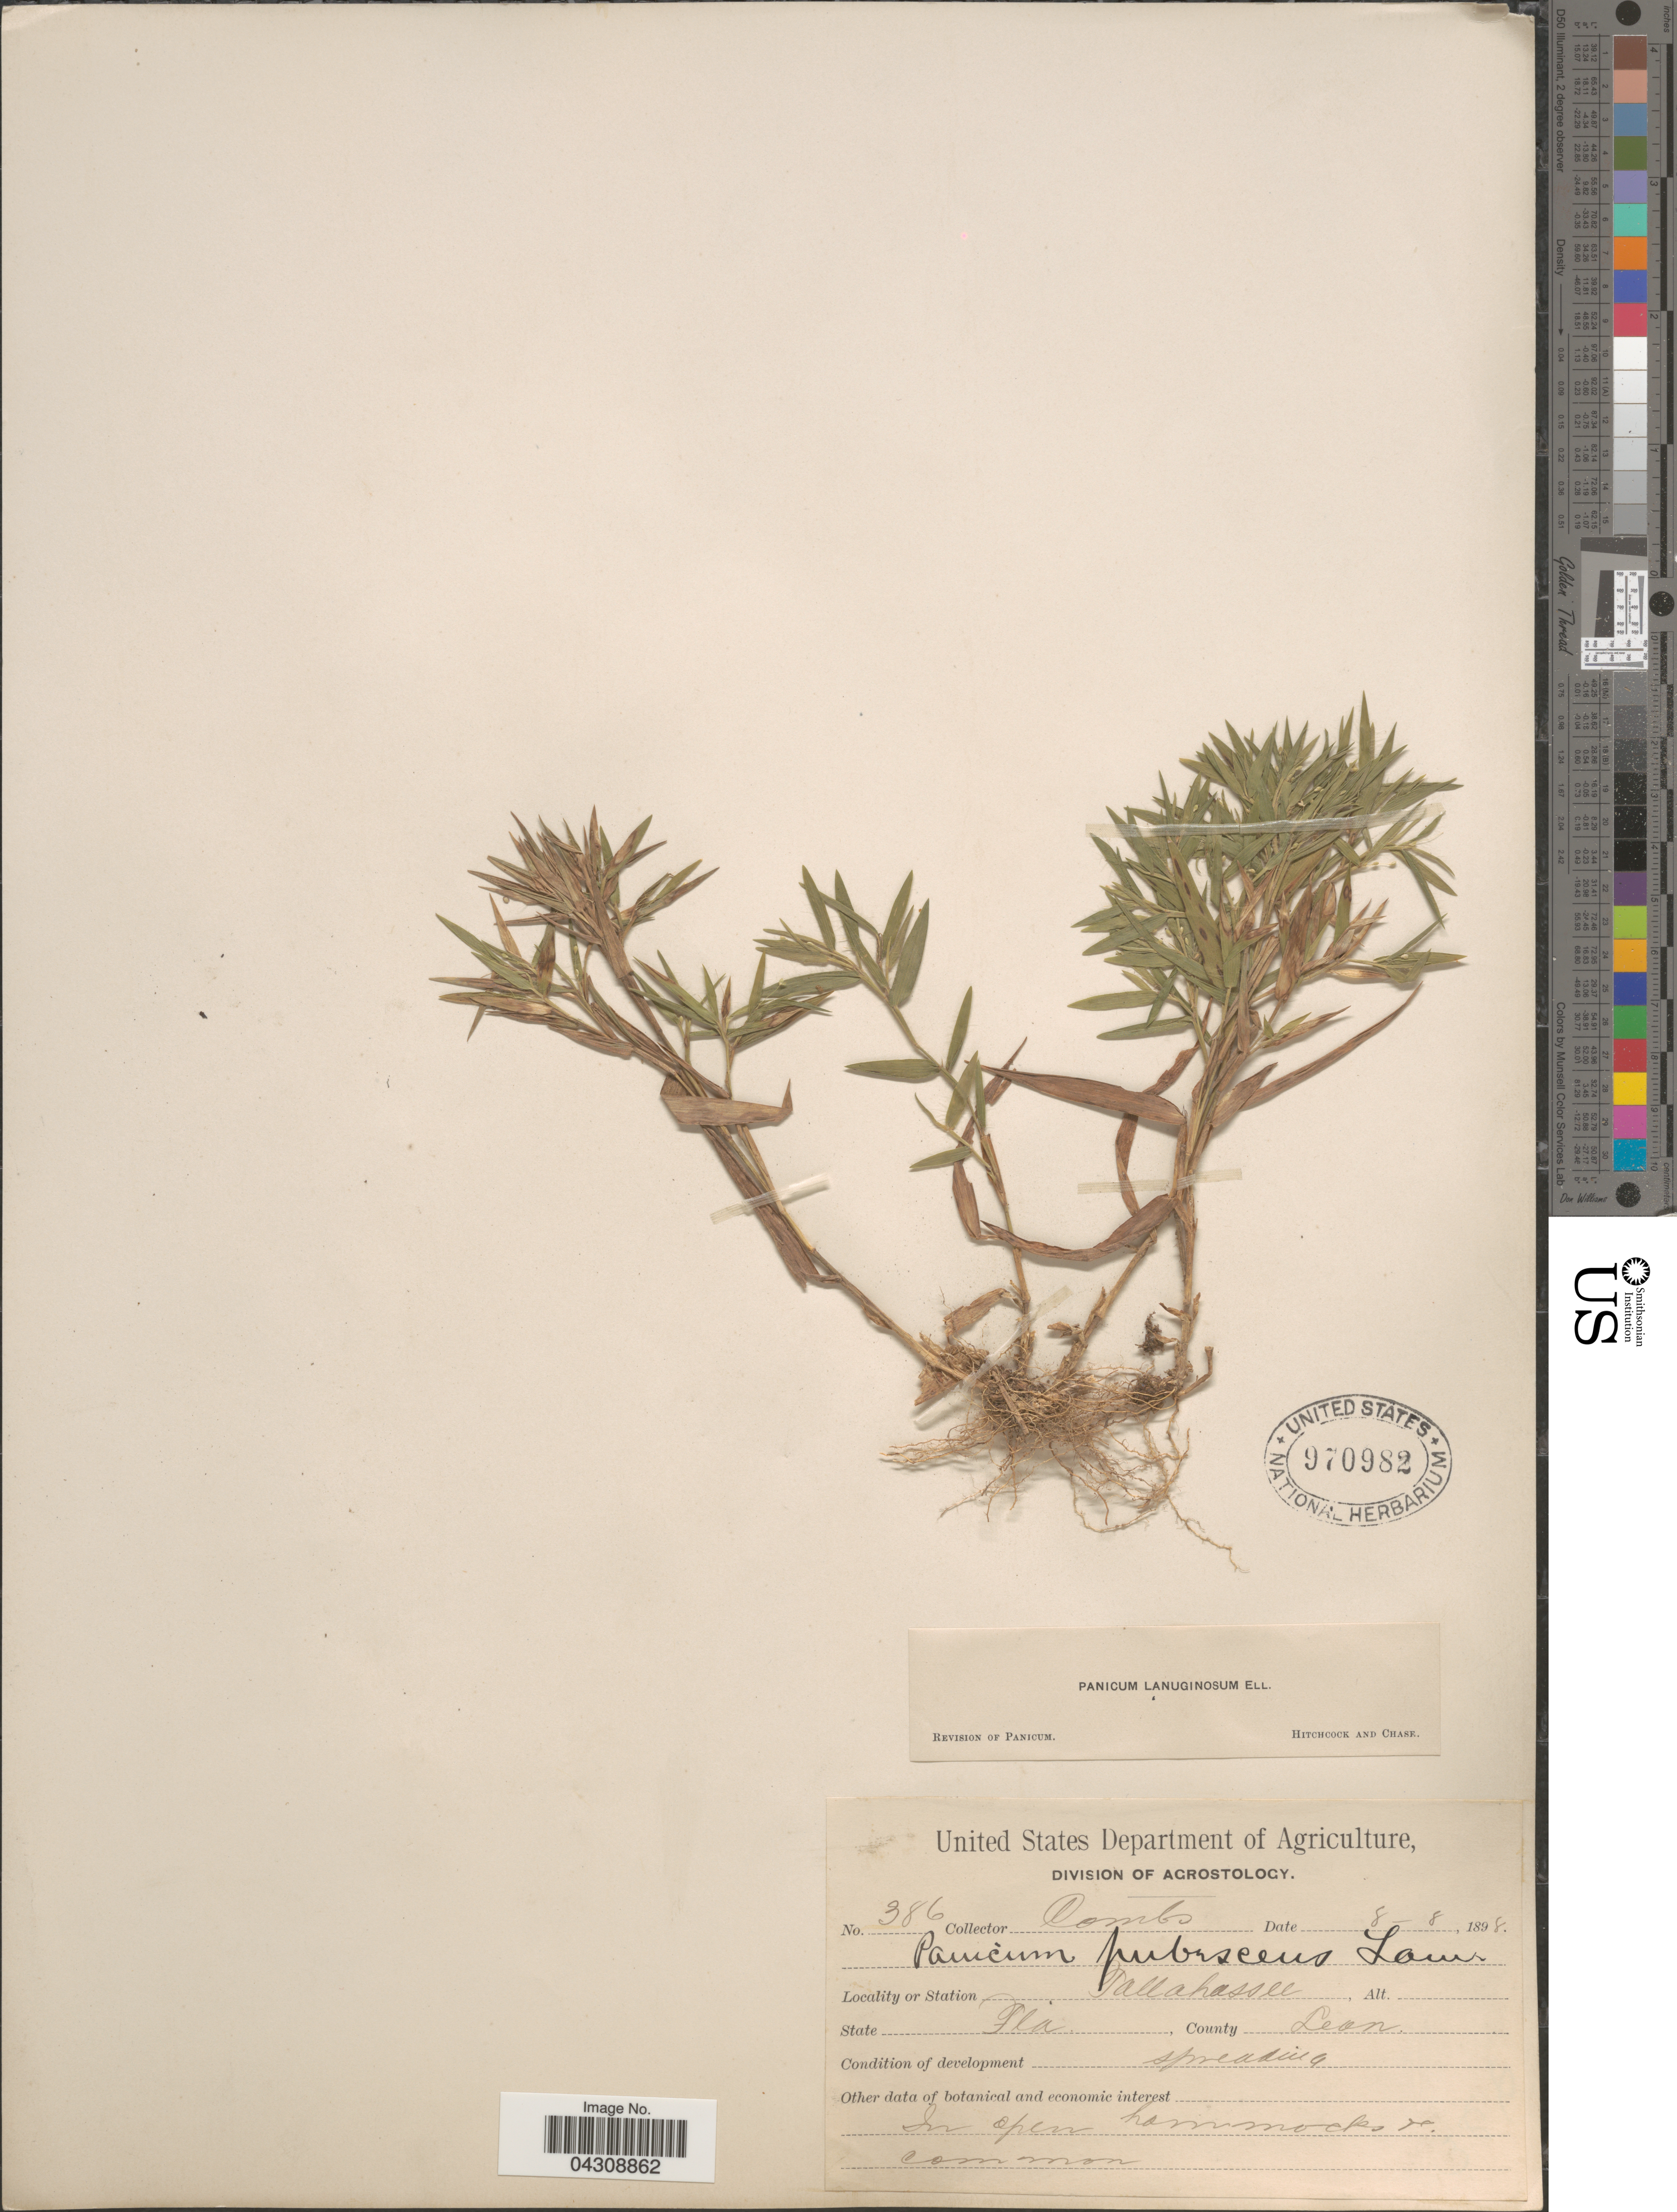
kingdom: Plantae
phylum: Tracheophyta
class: Liliopsida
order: Poales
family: Poaceae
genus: Dichanthelium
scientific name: Dichanthelium acuminatum var. acuminatum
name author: (Sw.) Gould & C.A. Clark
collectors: -. Combs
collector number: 386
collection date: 1898-08-08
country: United States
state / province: Florida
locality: Tallahassee. County Leon.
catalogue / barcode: US 970982